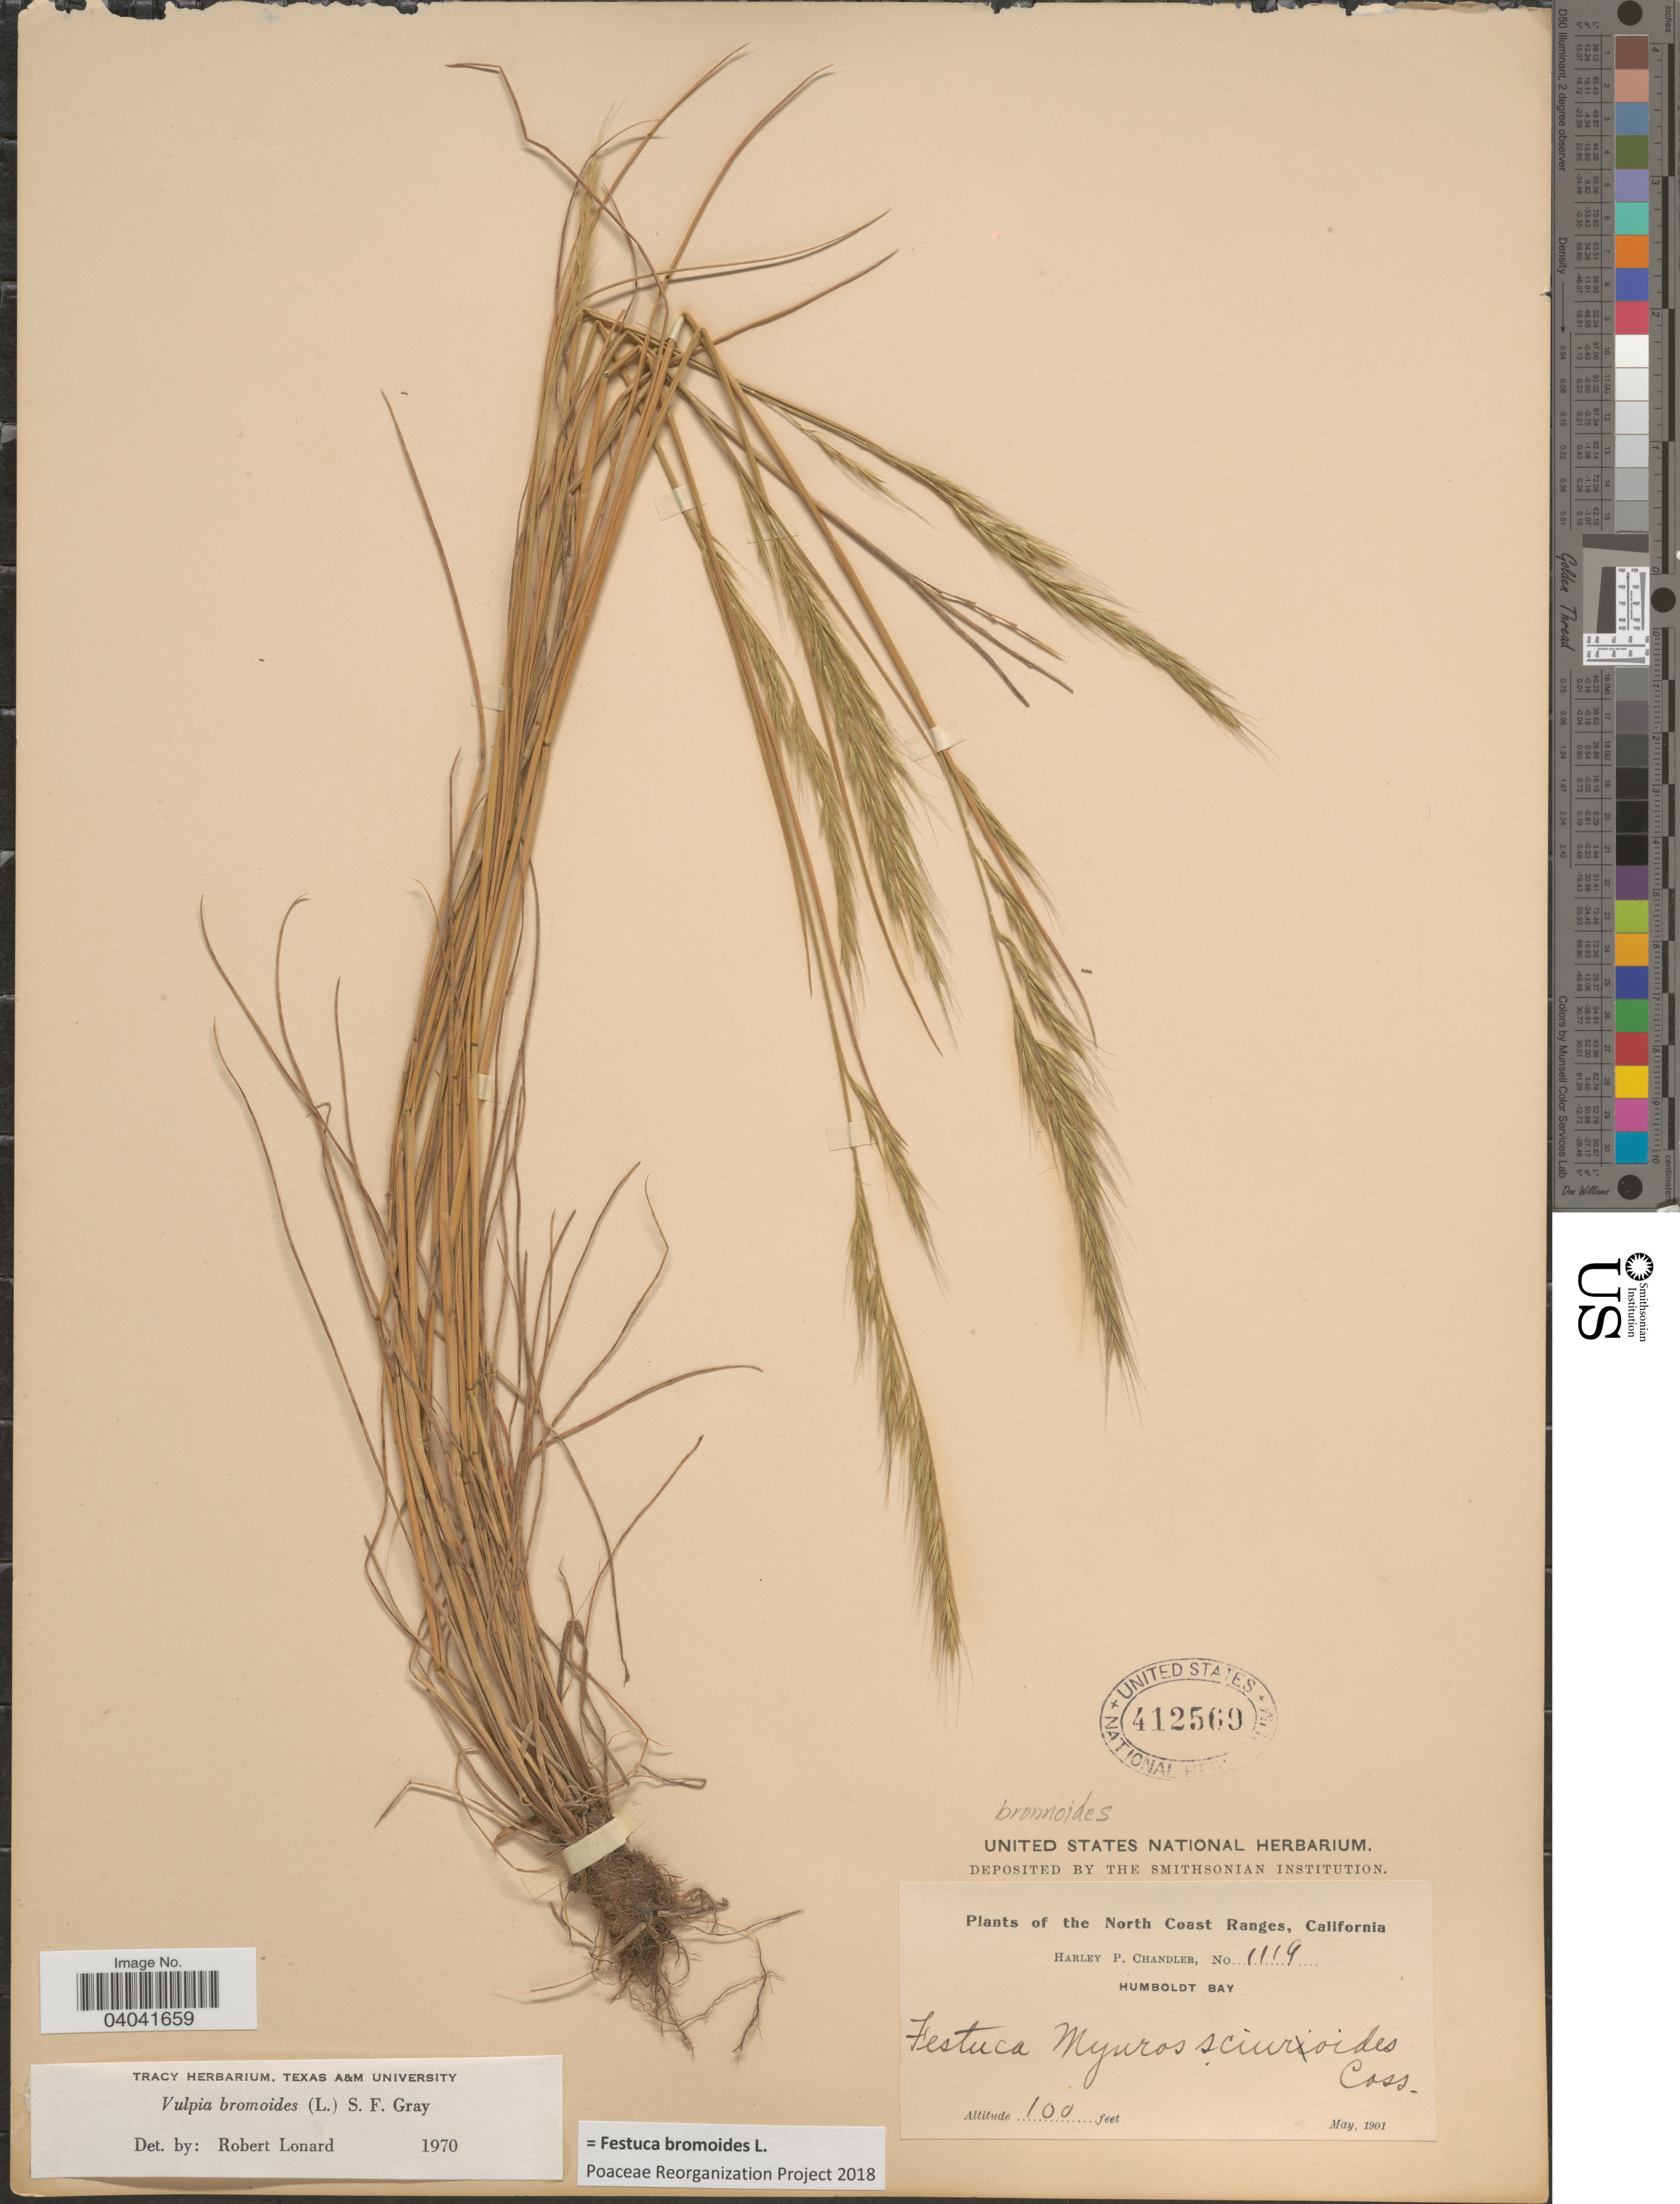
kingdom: Plantae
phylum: Tracheophyta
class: Liliopsida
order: Poales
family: Poaceae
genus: Festuca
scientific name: Festuca bromoides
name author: L.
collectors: H. Chandler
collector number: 1119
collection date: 1901-05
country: United States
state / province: California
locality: North Coast Ranges. Humboldt Bay.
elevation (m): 30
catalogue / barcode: US 412569